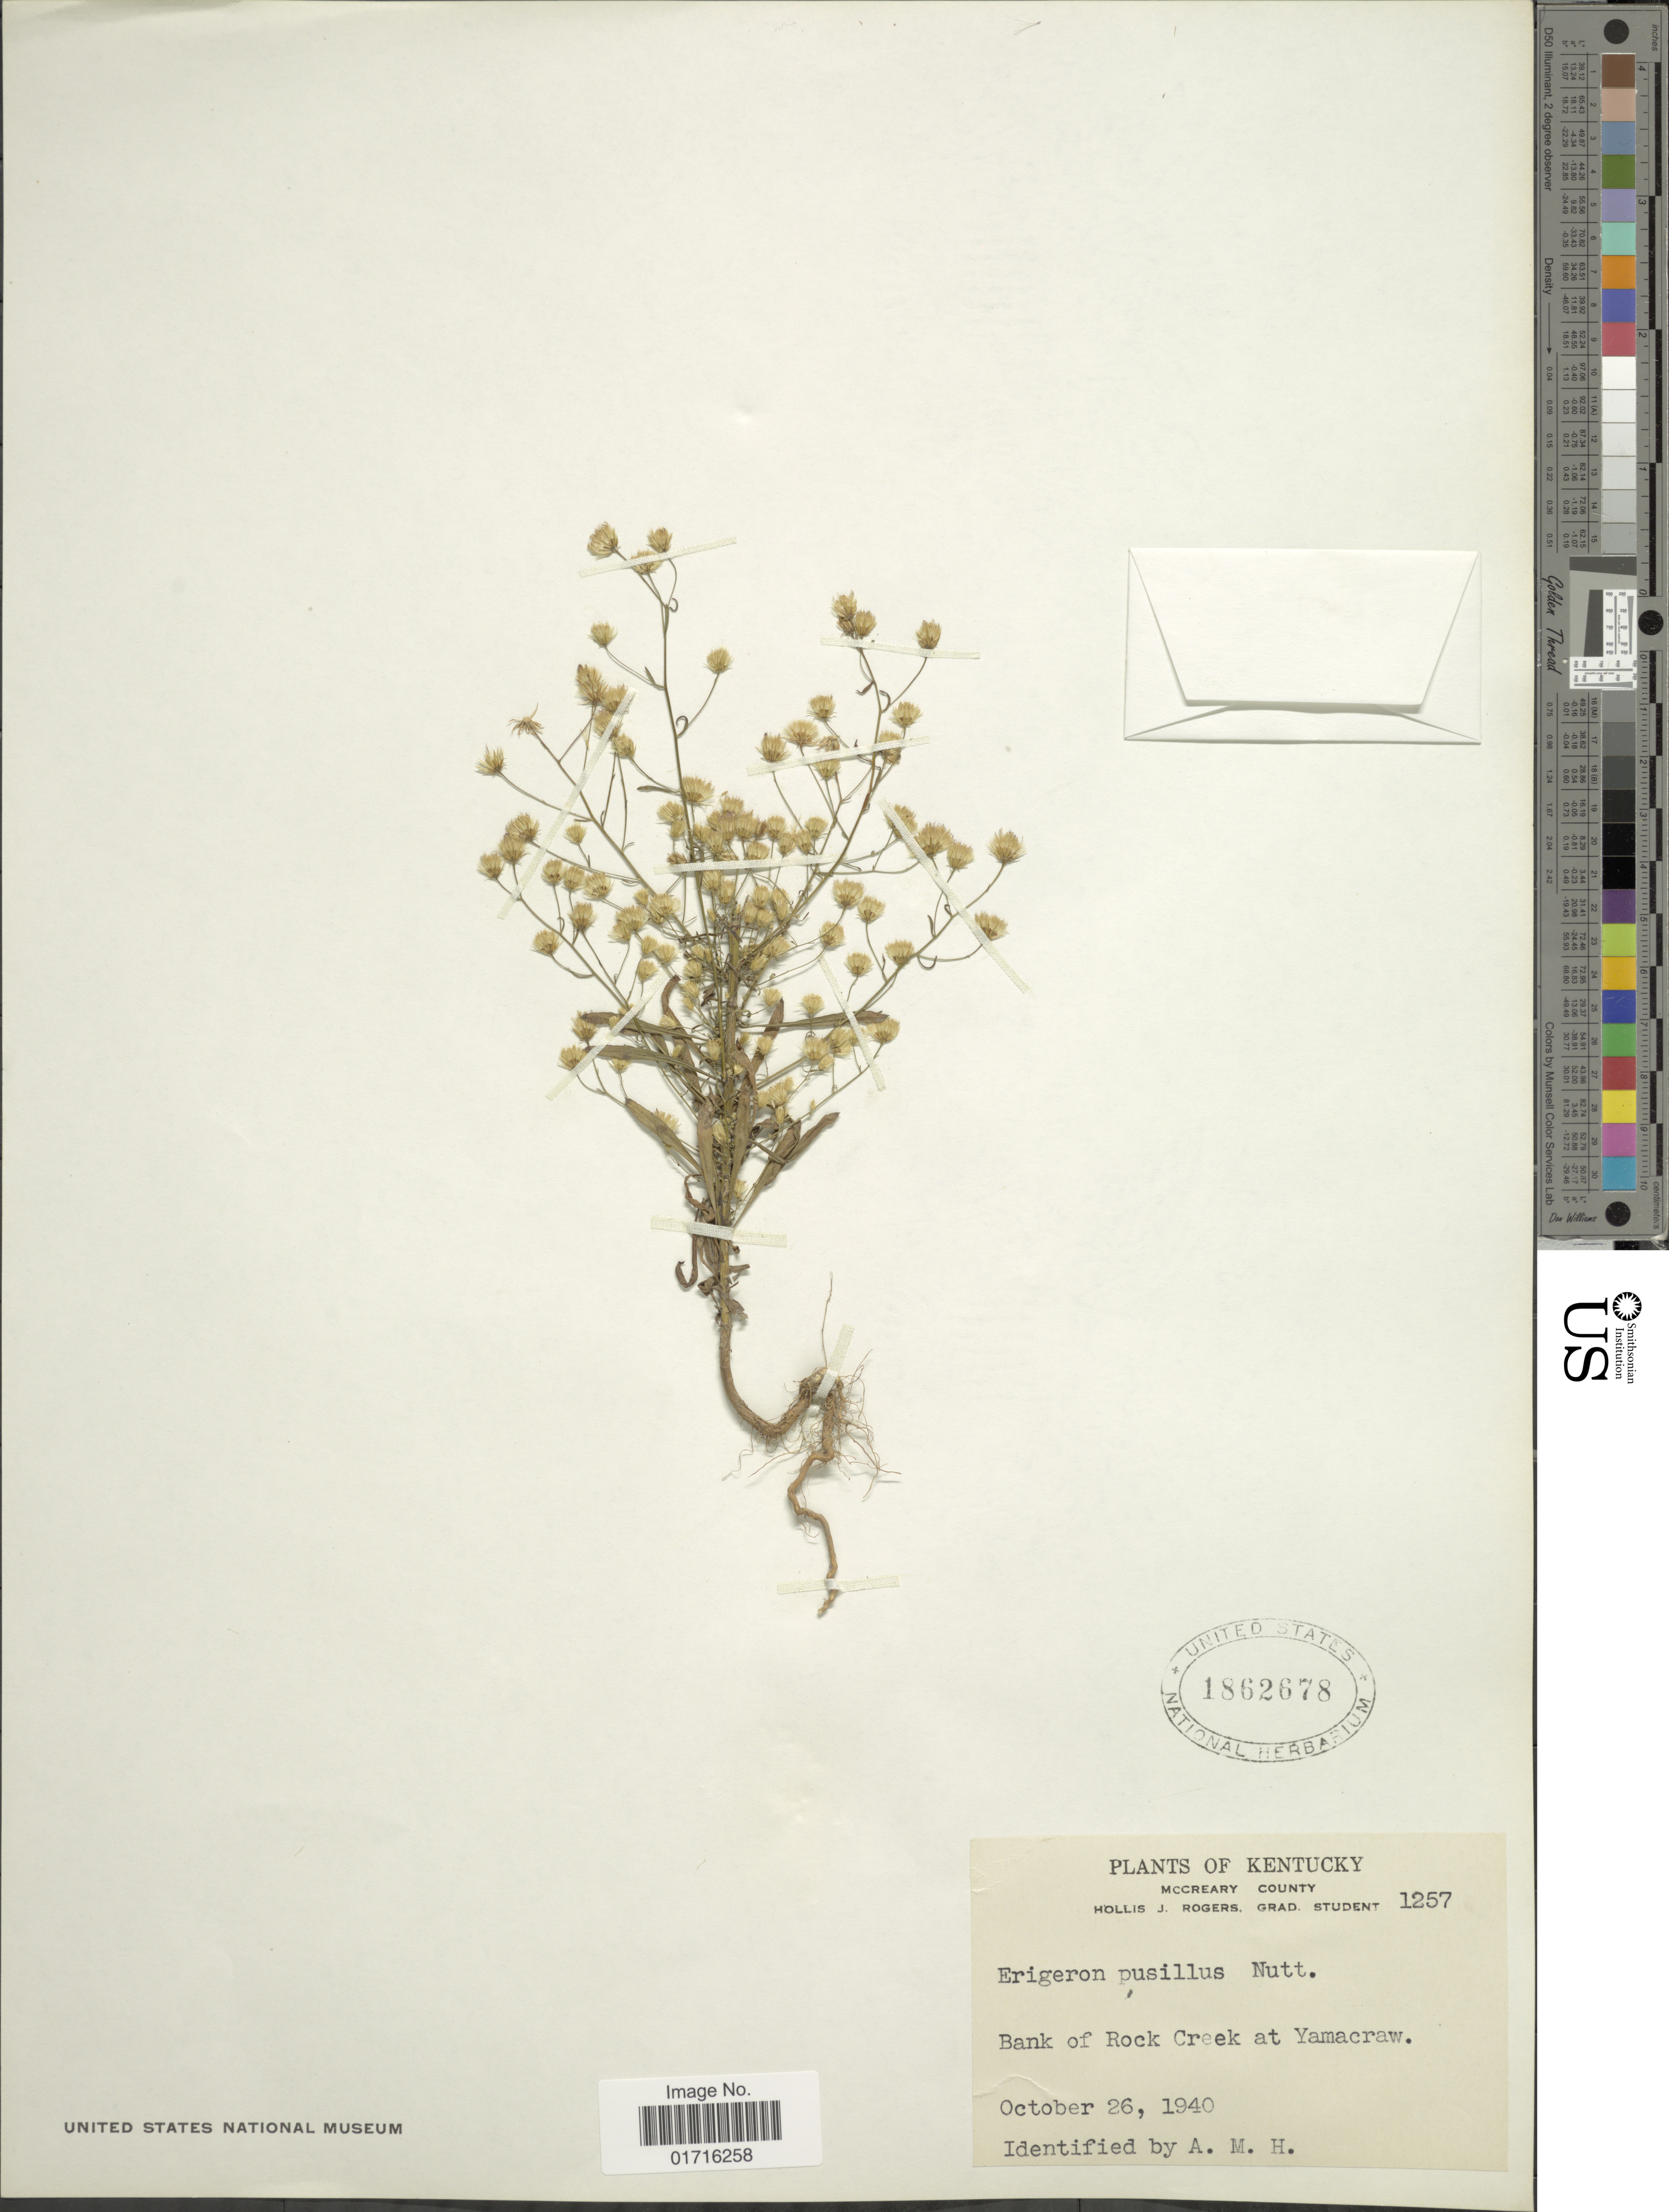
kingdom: Plantae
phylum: Tracheophyta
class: Magnoliopsida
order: Asterales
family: Asteraceae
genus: Conyza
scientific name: Conyza pusilla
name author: Houtt.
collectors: H. J. Rogers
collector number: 1257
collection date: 1940-10-26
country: United States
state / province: Kentucky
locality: McCreary County, Bank of Rock Creek at Yamacraw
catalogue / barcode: US 1862678